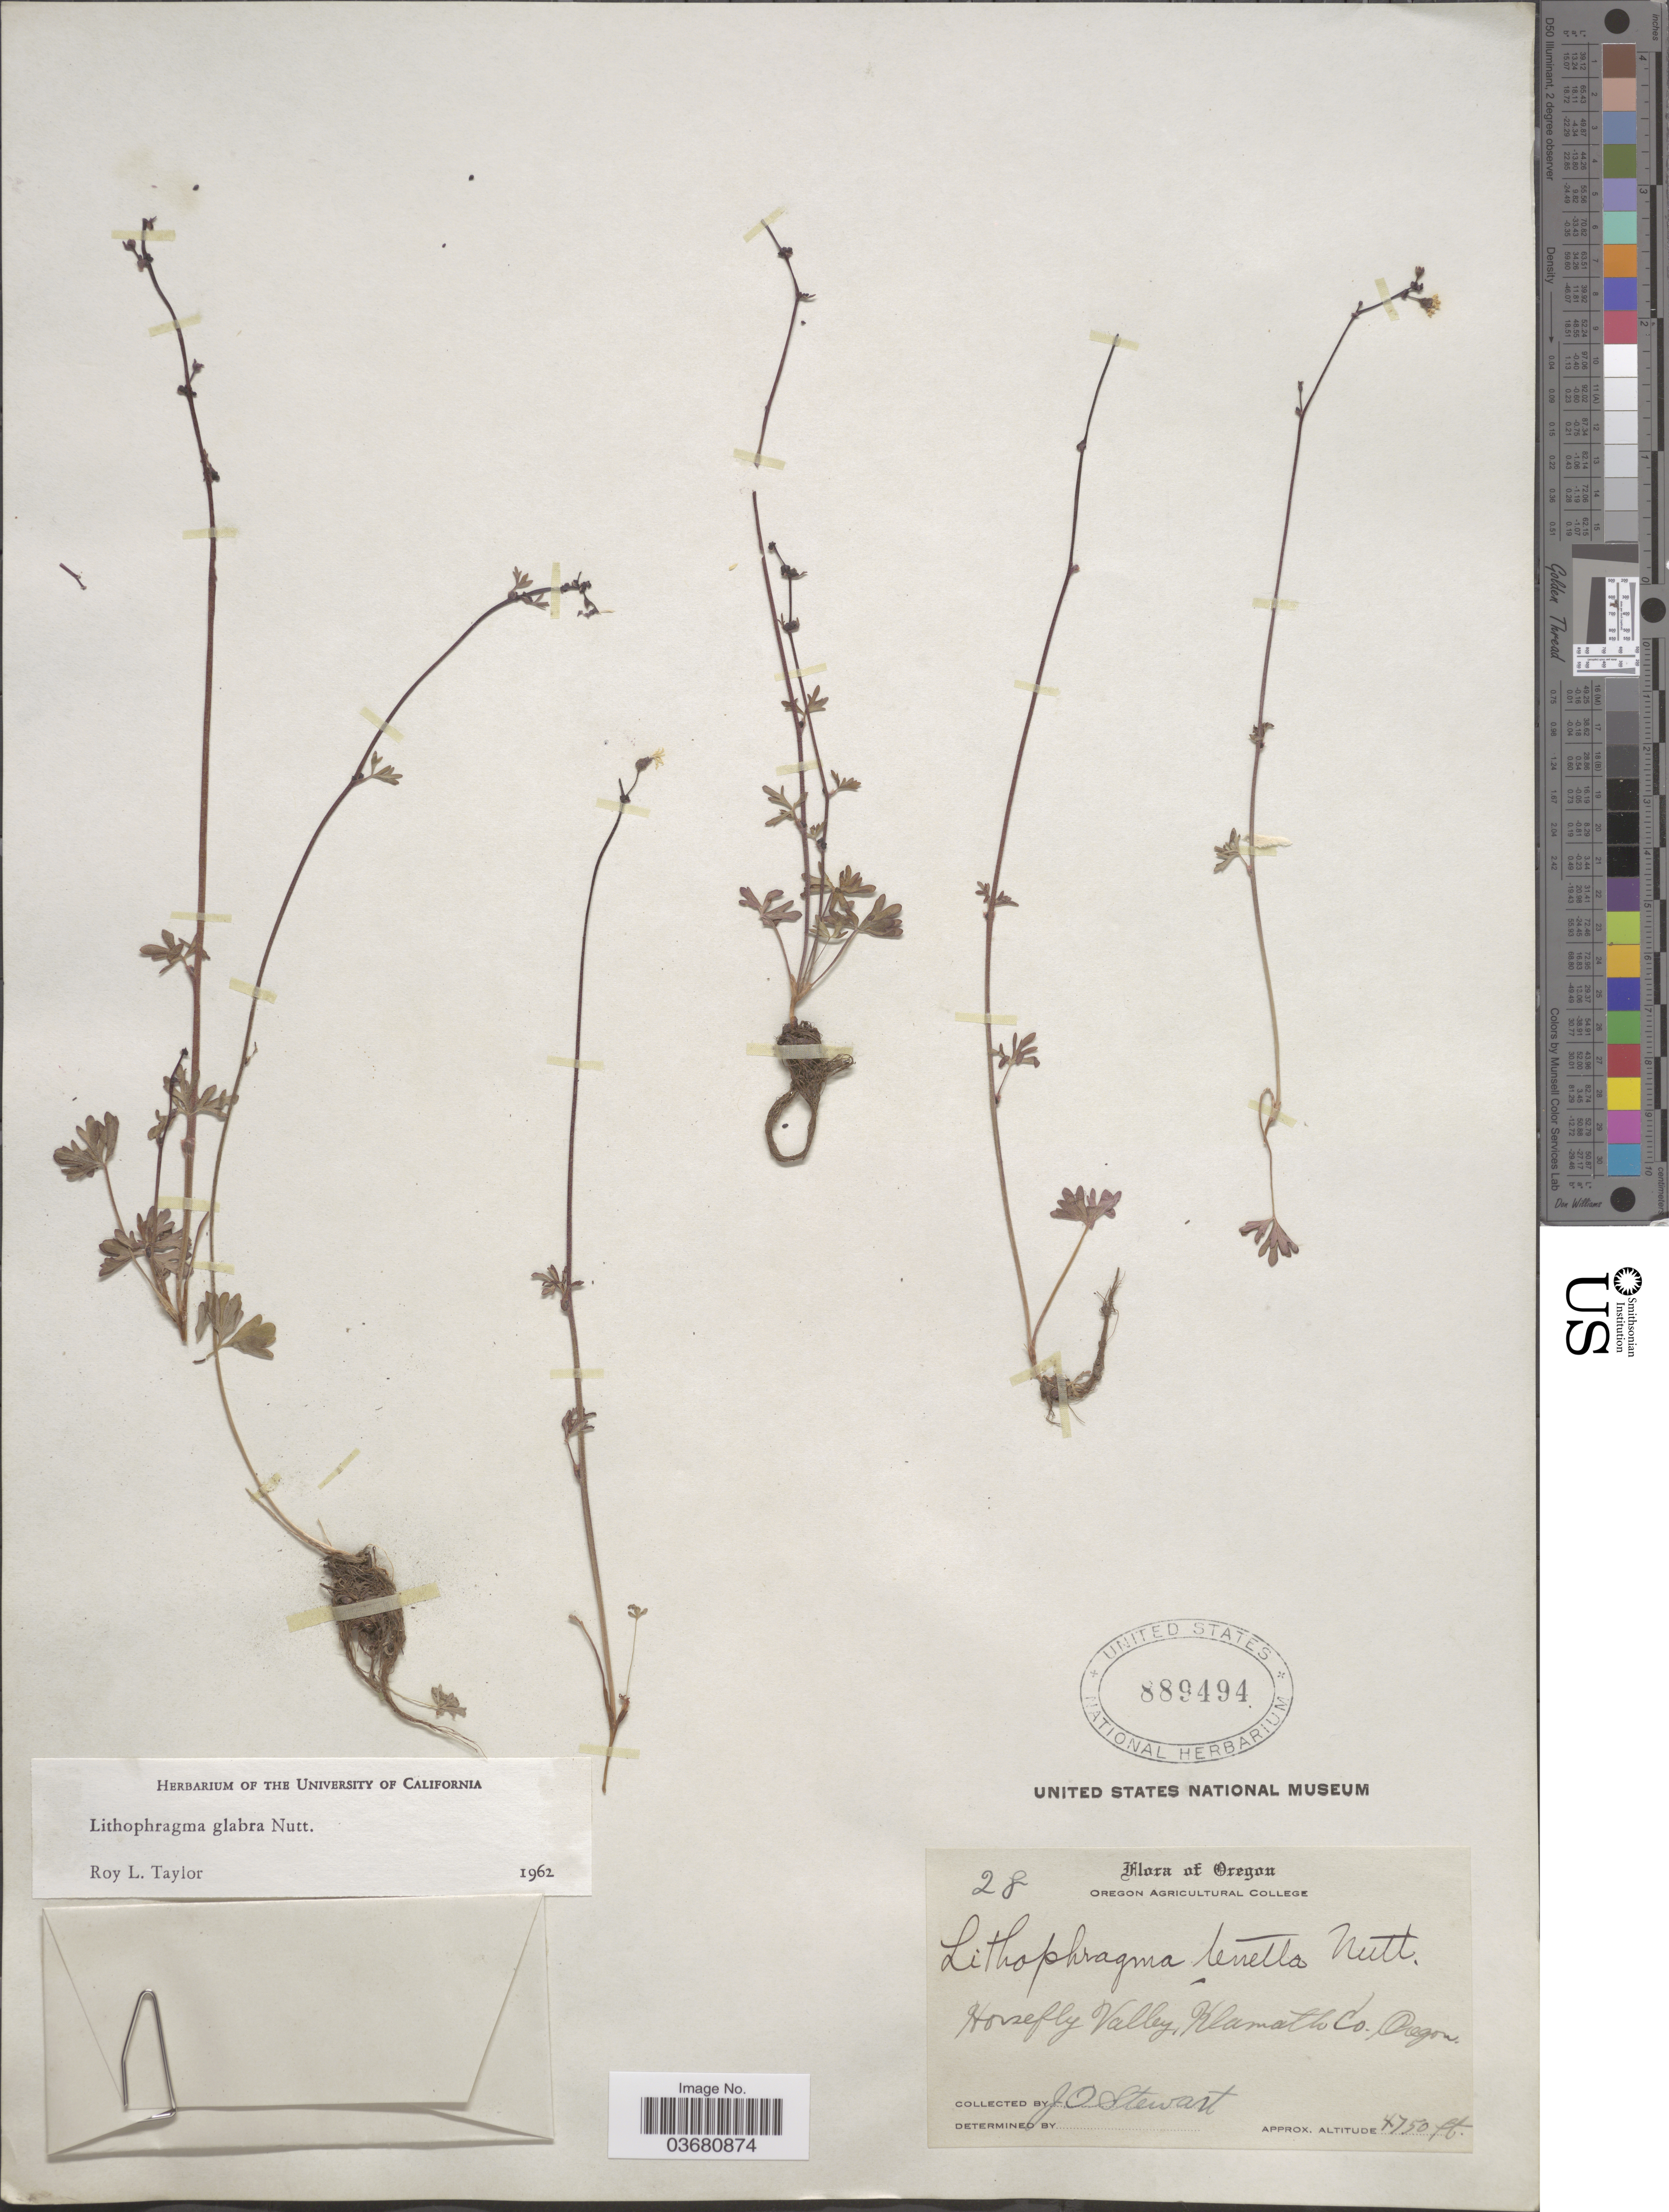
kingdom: Plantae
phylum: Tracheophyta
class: Magnoliopsida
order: Saxifragales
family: Saxifragaceae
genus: Lithophragma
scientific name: Lithophragma glabrum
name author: Nutt.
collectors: J. Stewart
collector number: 28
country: United States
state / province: Oregon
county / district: Klamath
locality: Horsefly Valley, Klamath Co.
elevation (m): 1448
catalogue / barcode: US 889494